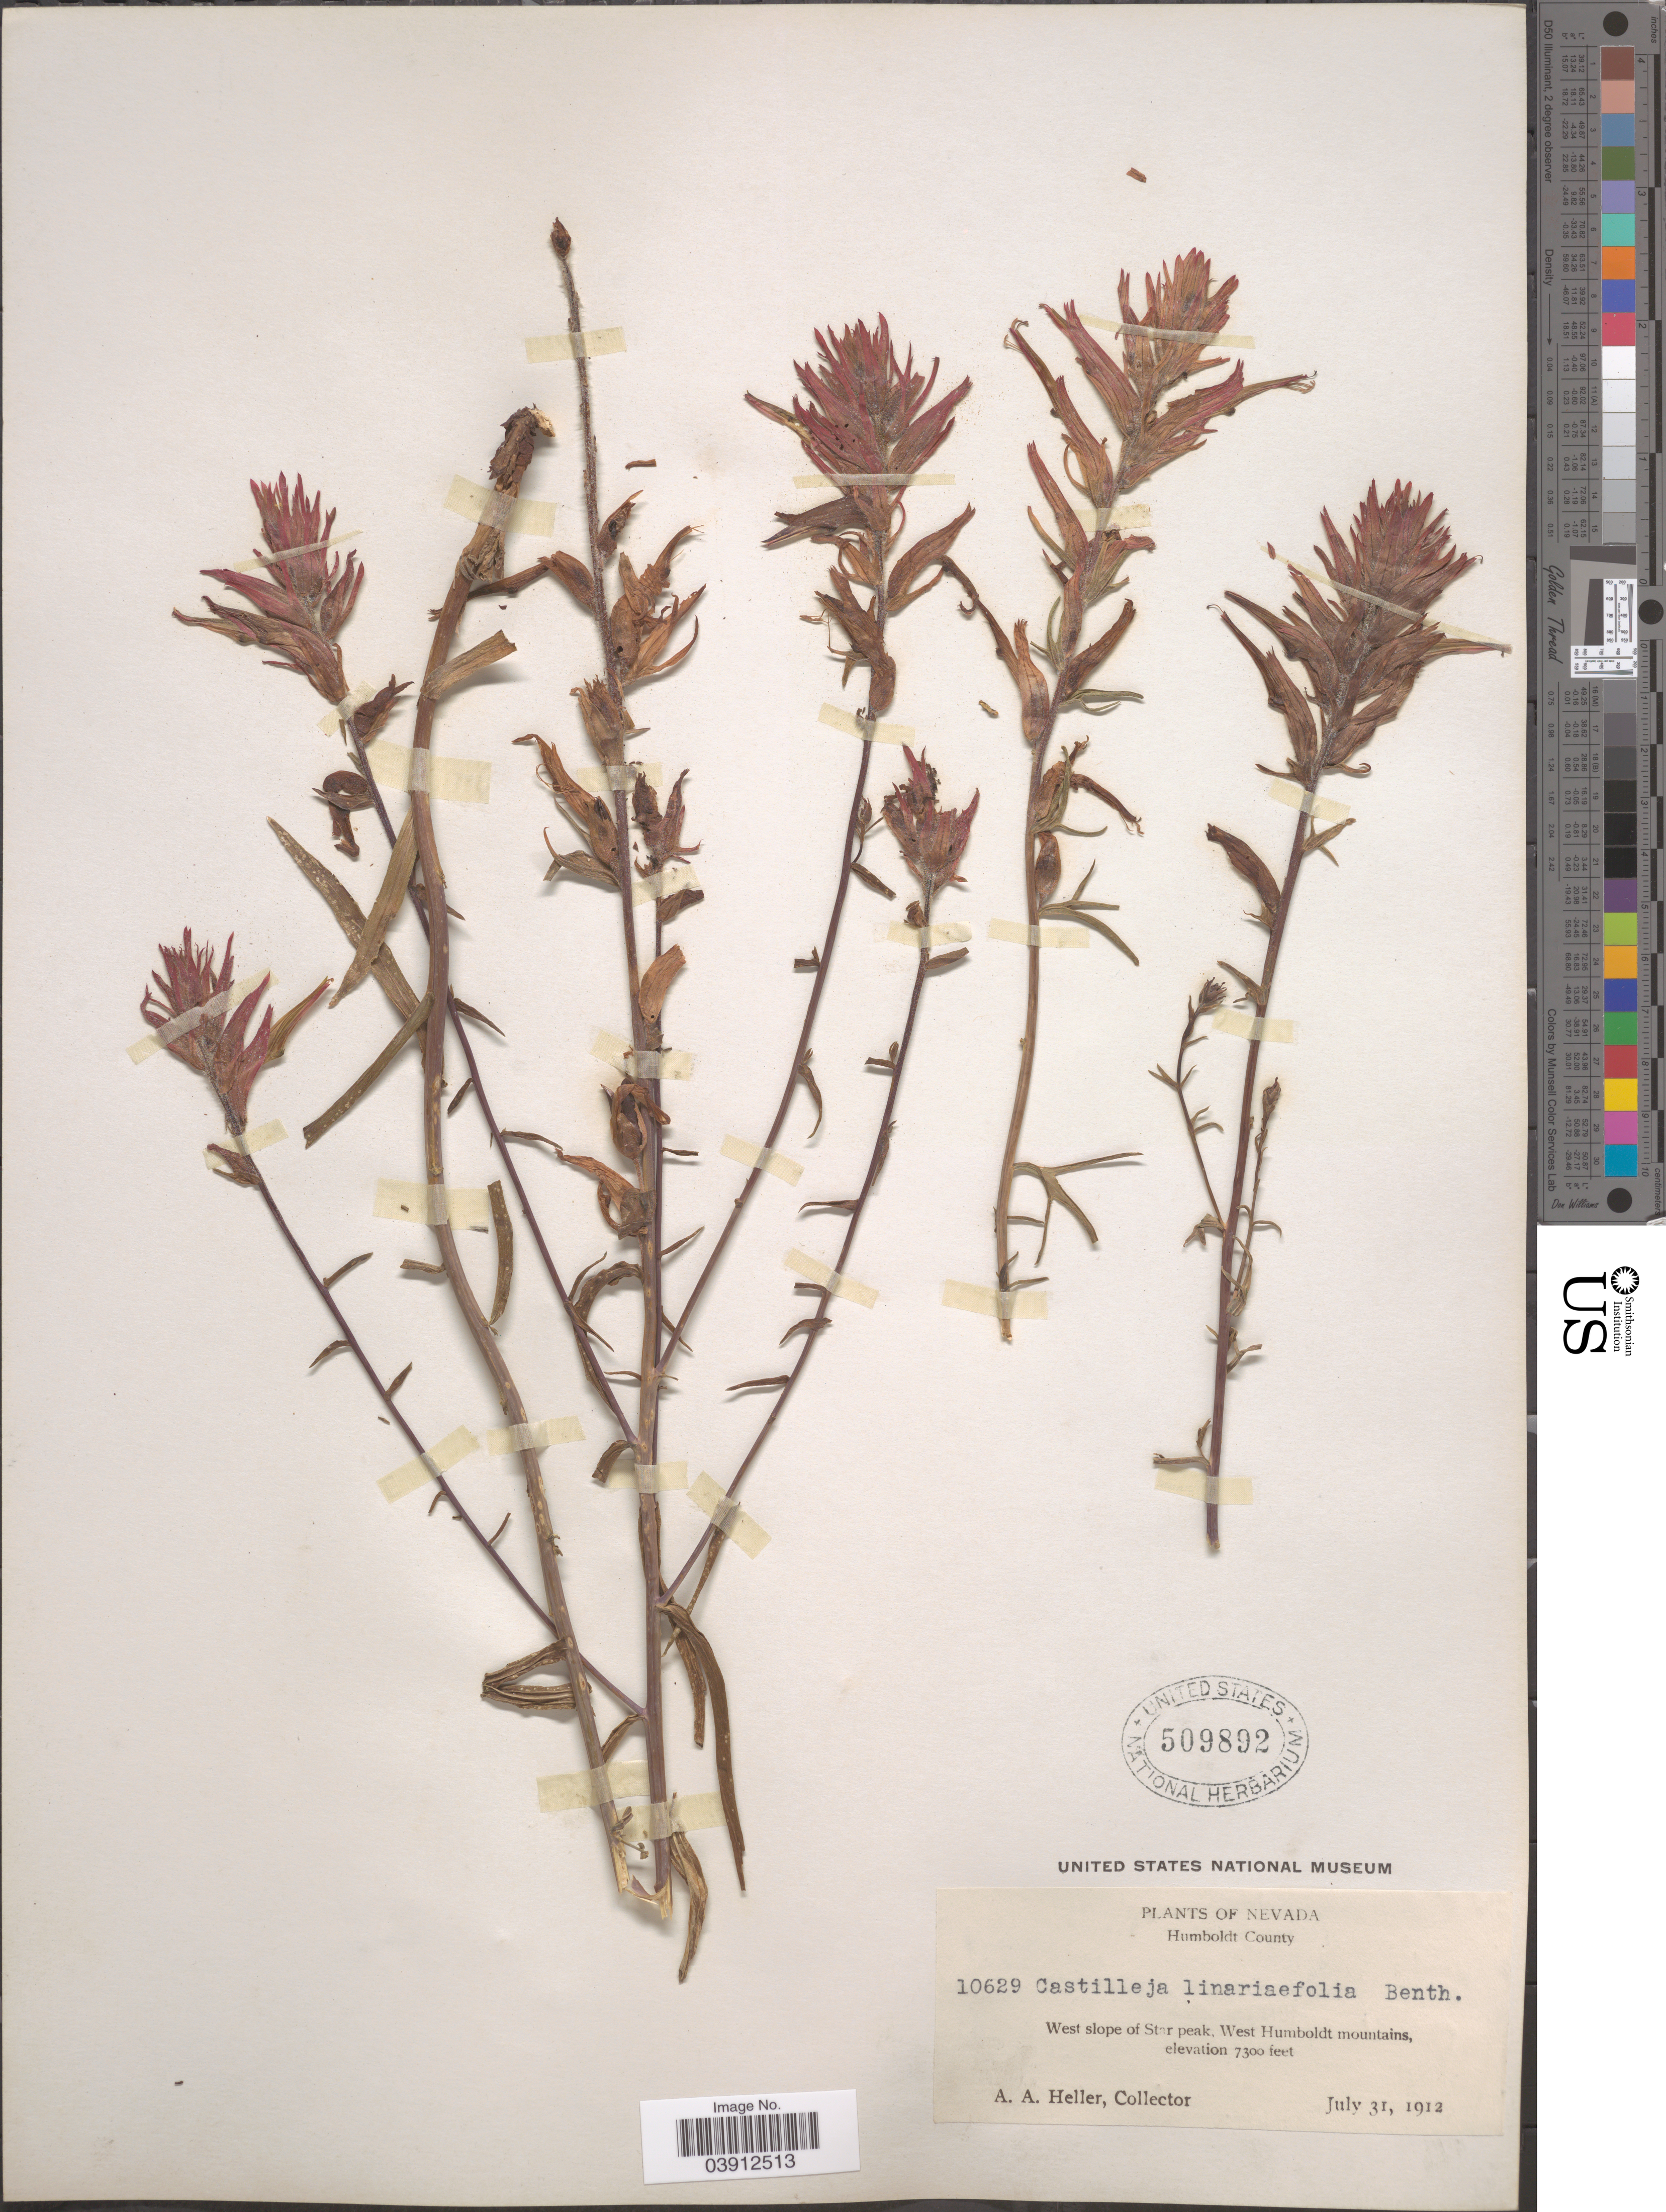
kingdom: Plantae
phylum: Tracheophyta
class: Magnoliopsida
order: Lamiales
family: Orobanchaceae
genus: Castilleja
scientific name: Castilleja linariifolia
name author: Benth.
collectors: A. A. Heller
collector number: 10629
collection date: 1912-07-31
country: United States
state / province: Nevada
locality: Humboldt County. West slope of Star peak, West Humboldt mountains.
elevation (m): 2225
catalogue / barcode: US 509892